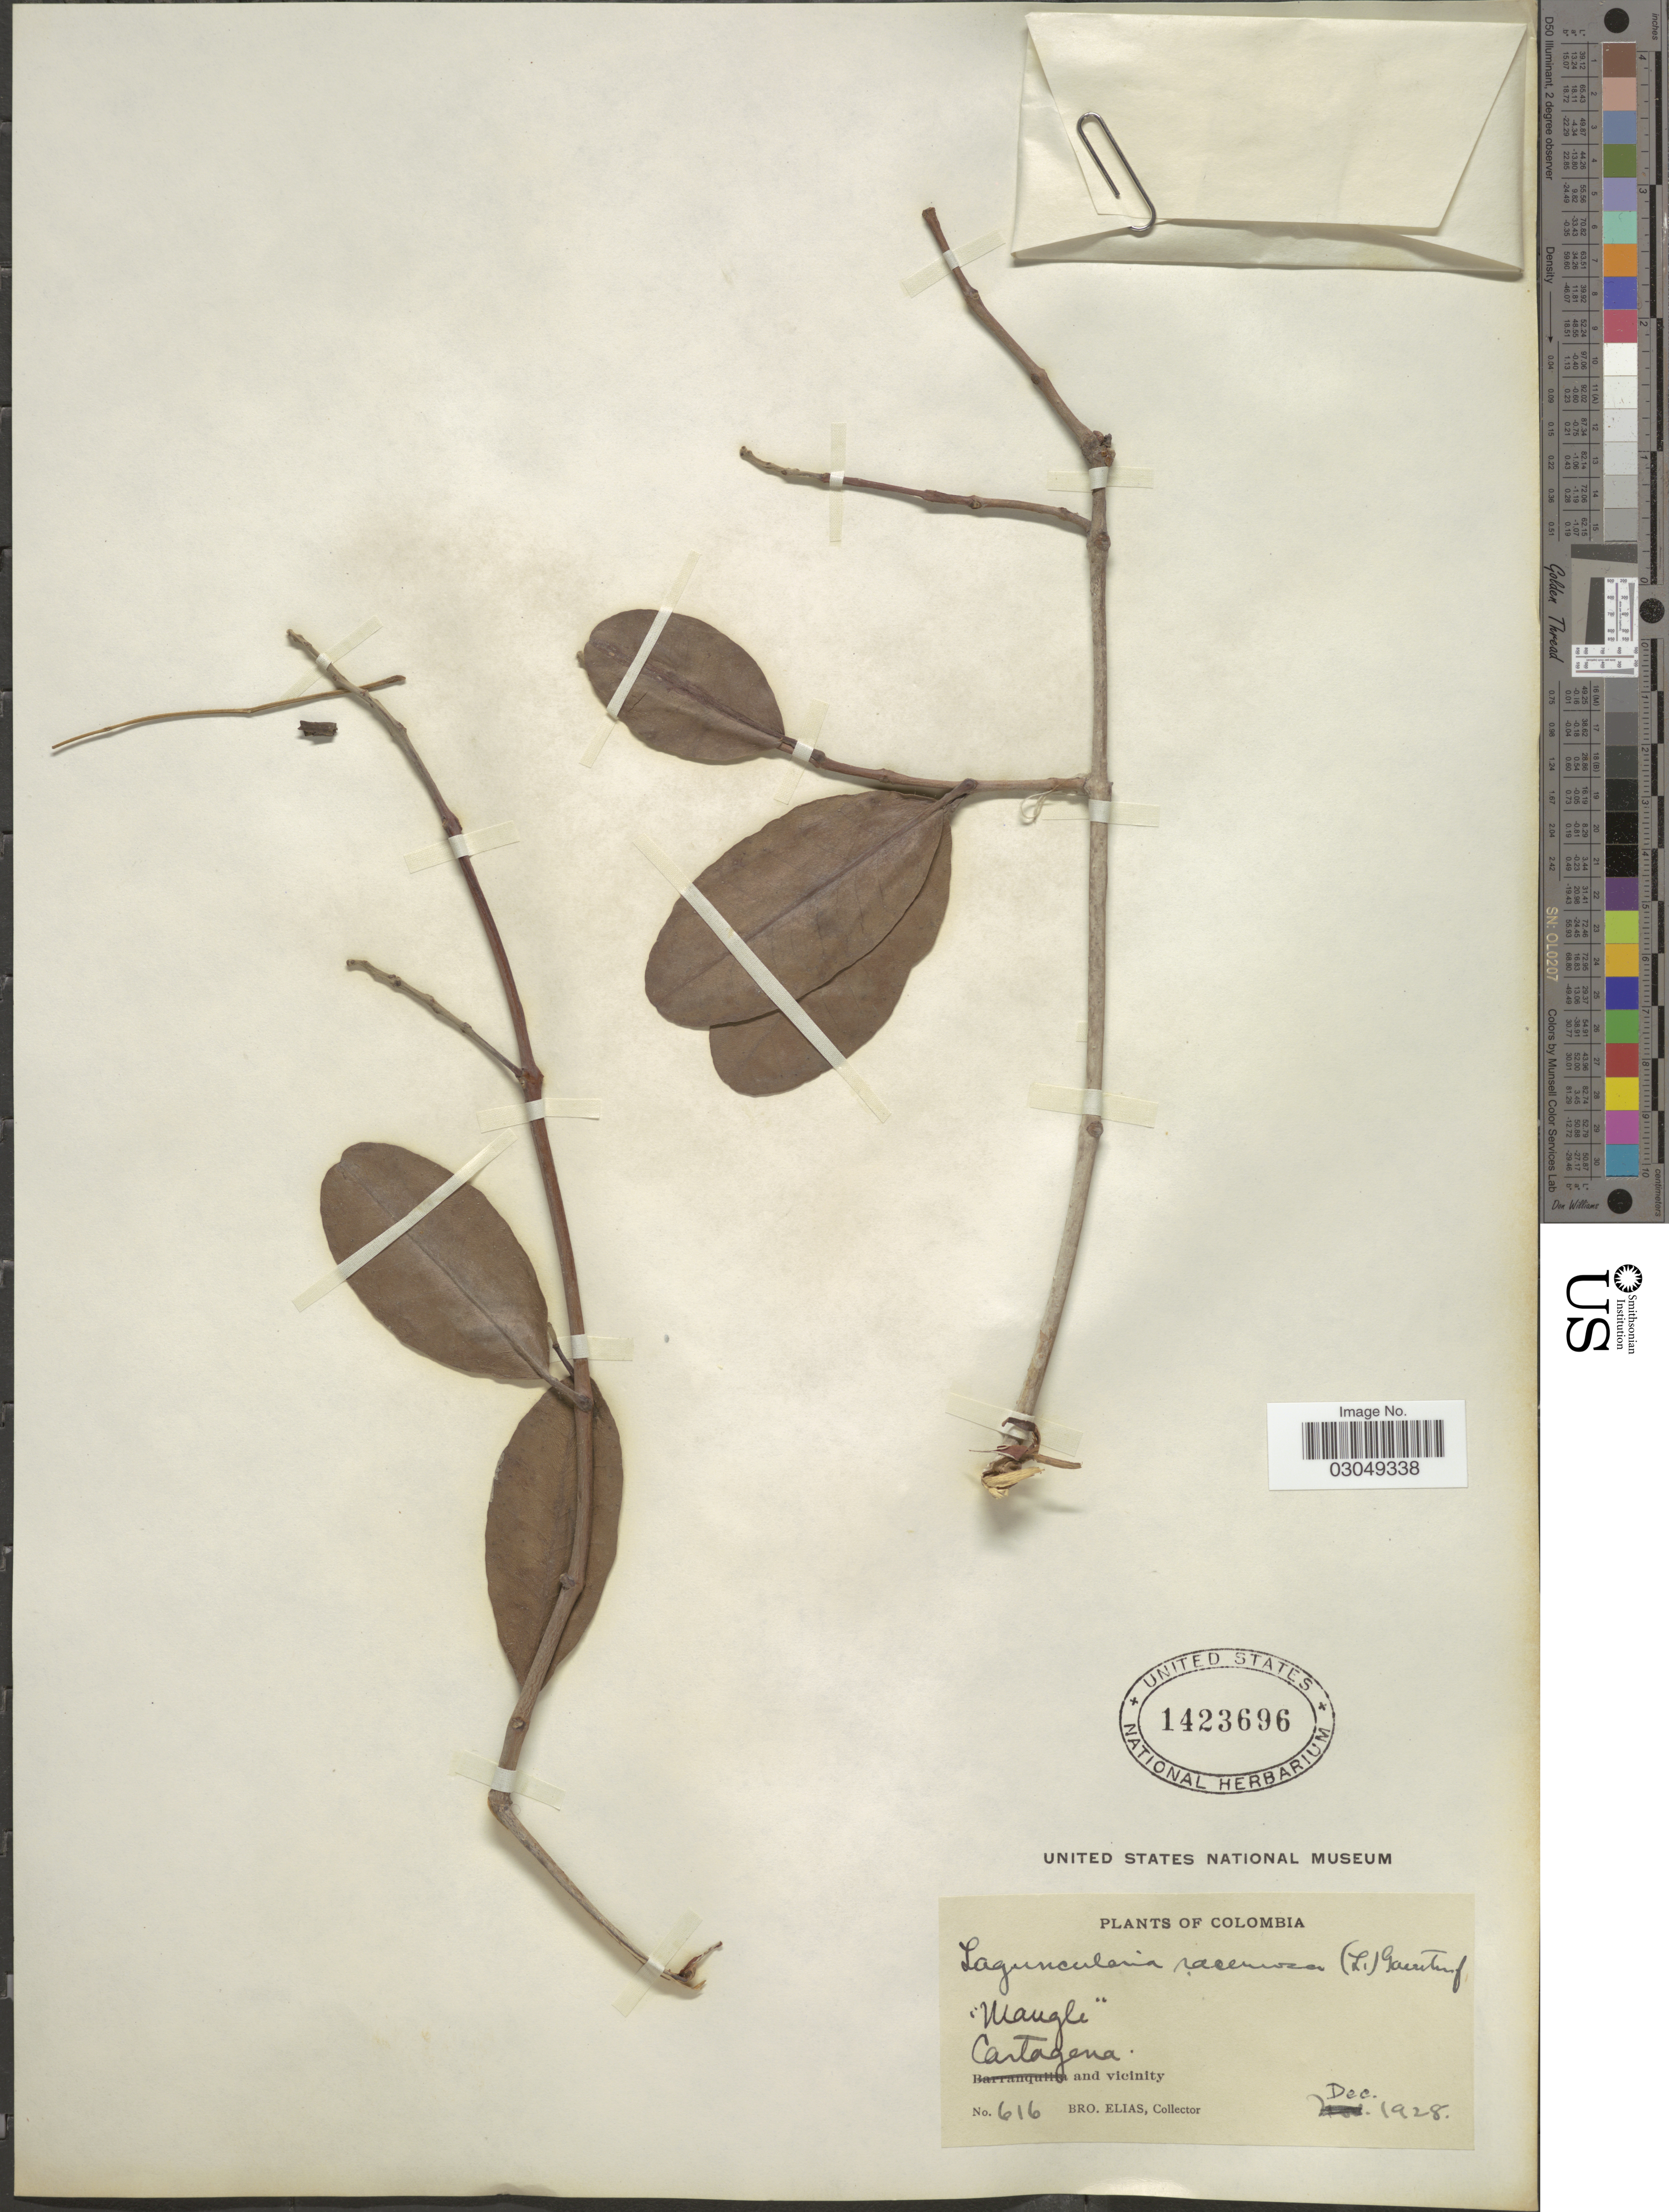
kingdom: Plantae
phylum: Tracheophyta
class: Magnoliopsida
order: Myrtales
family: Combretaceae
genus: Laguncularia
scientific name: Laguncularia racemosa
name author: (L.) C.F. Gaertn.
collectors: Bro. Elias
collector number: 616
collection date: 1928-12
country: Colombia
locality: Cartagena and vicinity.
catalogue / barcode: US 1423696